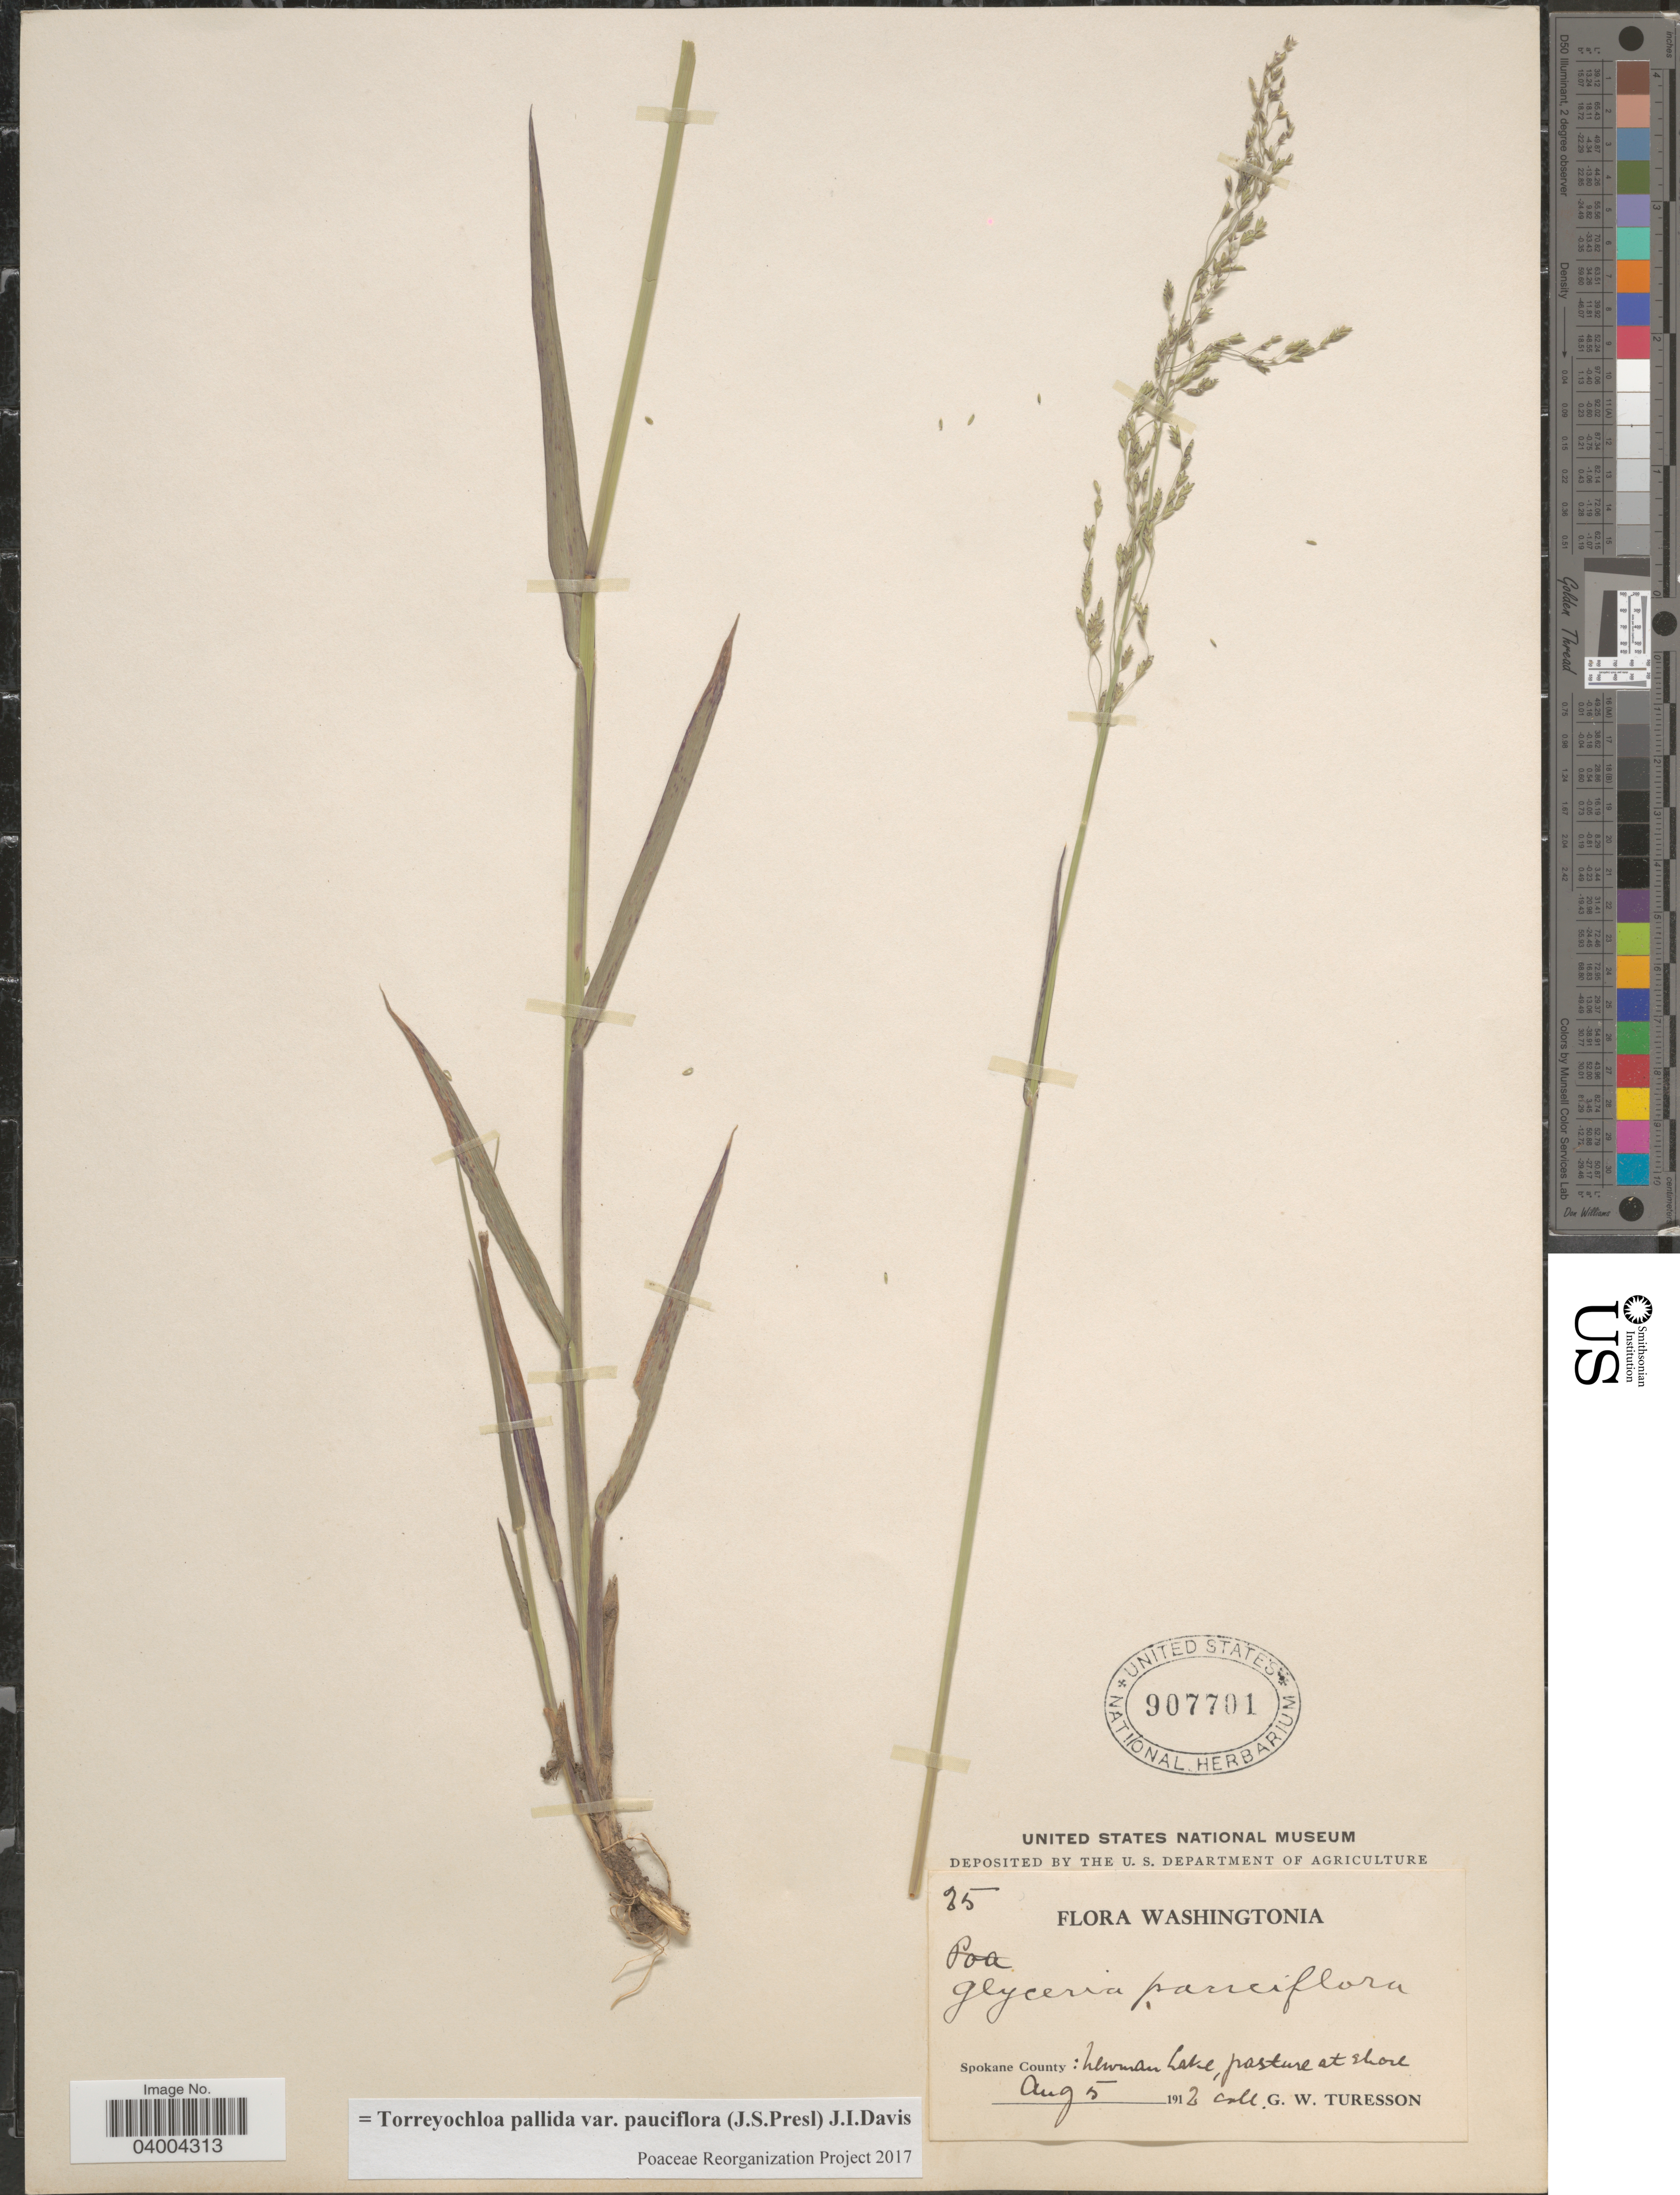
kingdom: Plantae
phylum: Tracheophyta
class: Liliopsida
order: Poales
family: Poaceae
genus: Torreyochloa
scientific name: Torreyochloa pallida var. pauciflora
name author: (J. Presl) J.I. Davis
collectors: G. Turesson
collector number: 35*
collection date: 1912-08-05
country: United States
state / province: Washington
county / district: Spokane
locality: Spokane County: Newman Lake, pasture at shore.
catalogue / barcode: US 907701